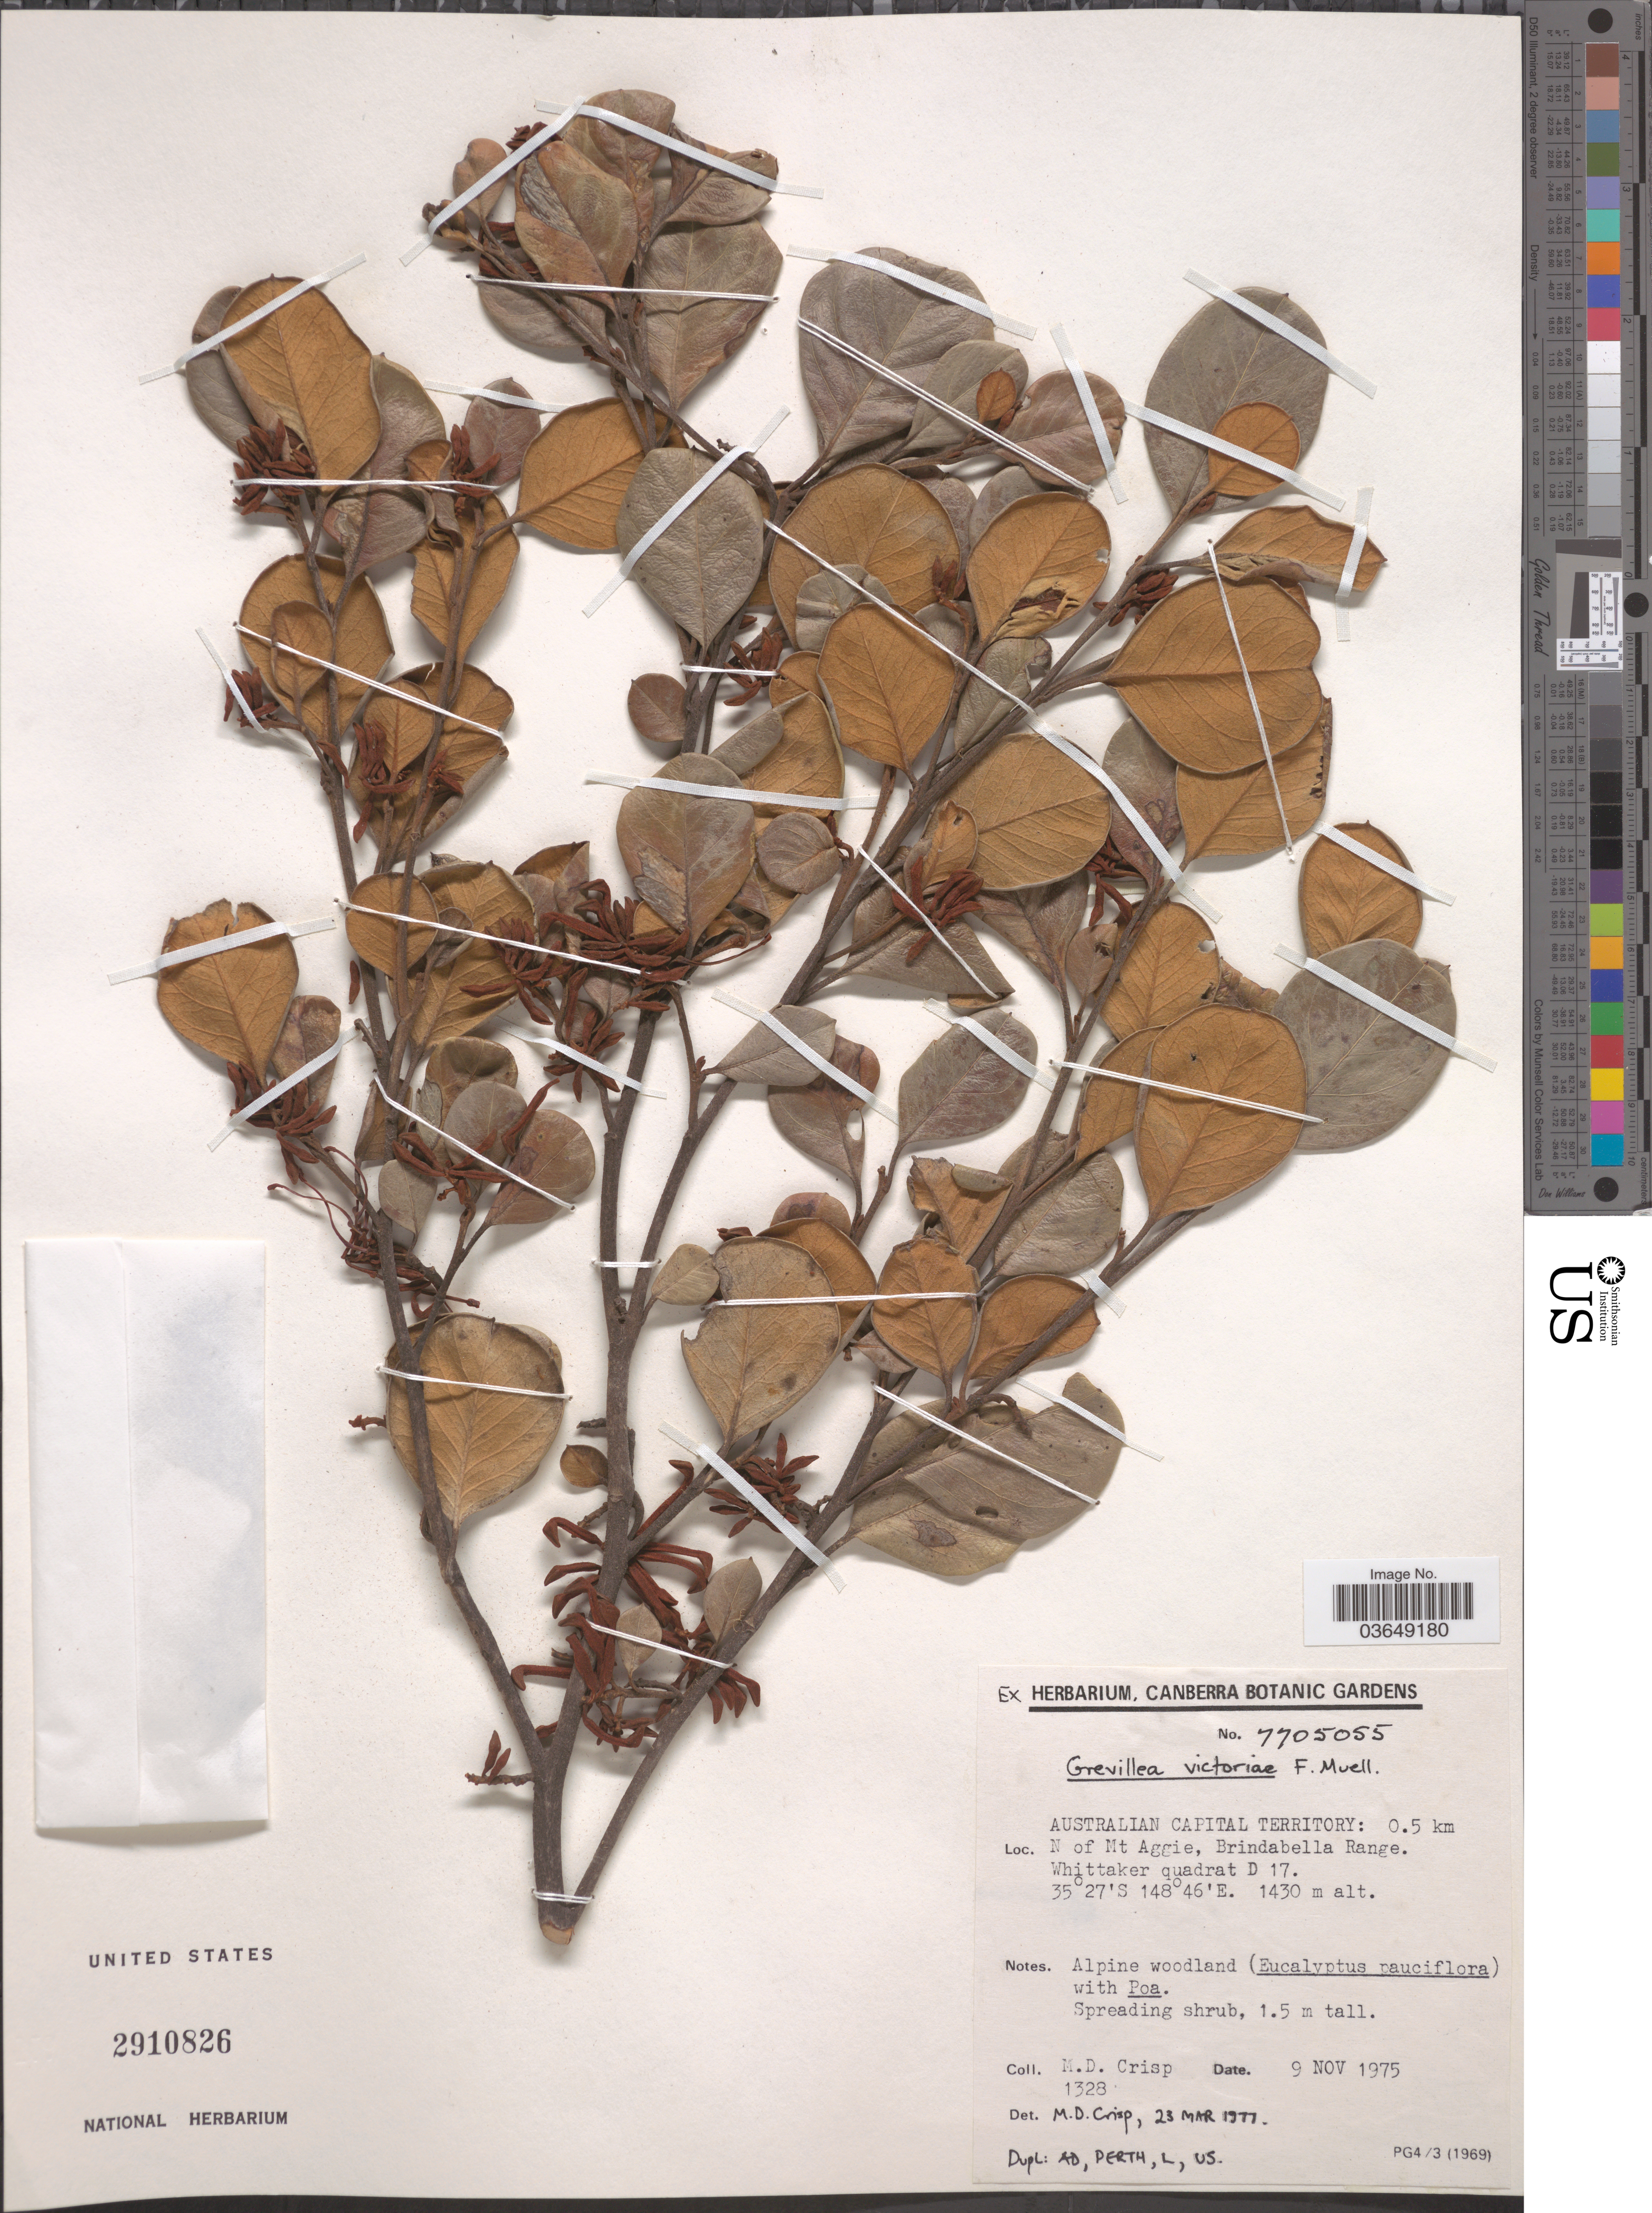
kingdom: Plantae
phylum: Tracheophyta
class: Magnoliopsida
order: Proteales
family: Proteaceae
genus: Grevillea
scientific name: Grevillea victoriae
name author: F. Muell.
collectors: M. Crisp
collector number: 1328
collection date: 1975-11-09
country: Australia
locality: Australian Capital Territory: 0.5 km N of Mt Aggie, Brindabella Range. Whittaker quadrat D 17.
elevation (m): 1430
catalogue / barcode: US 2910826